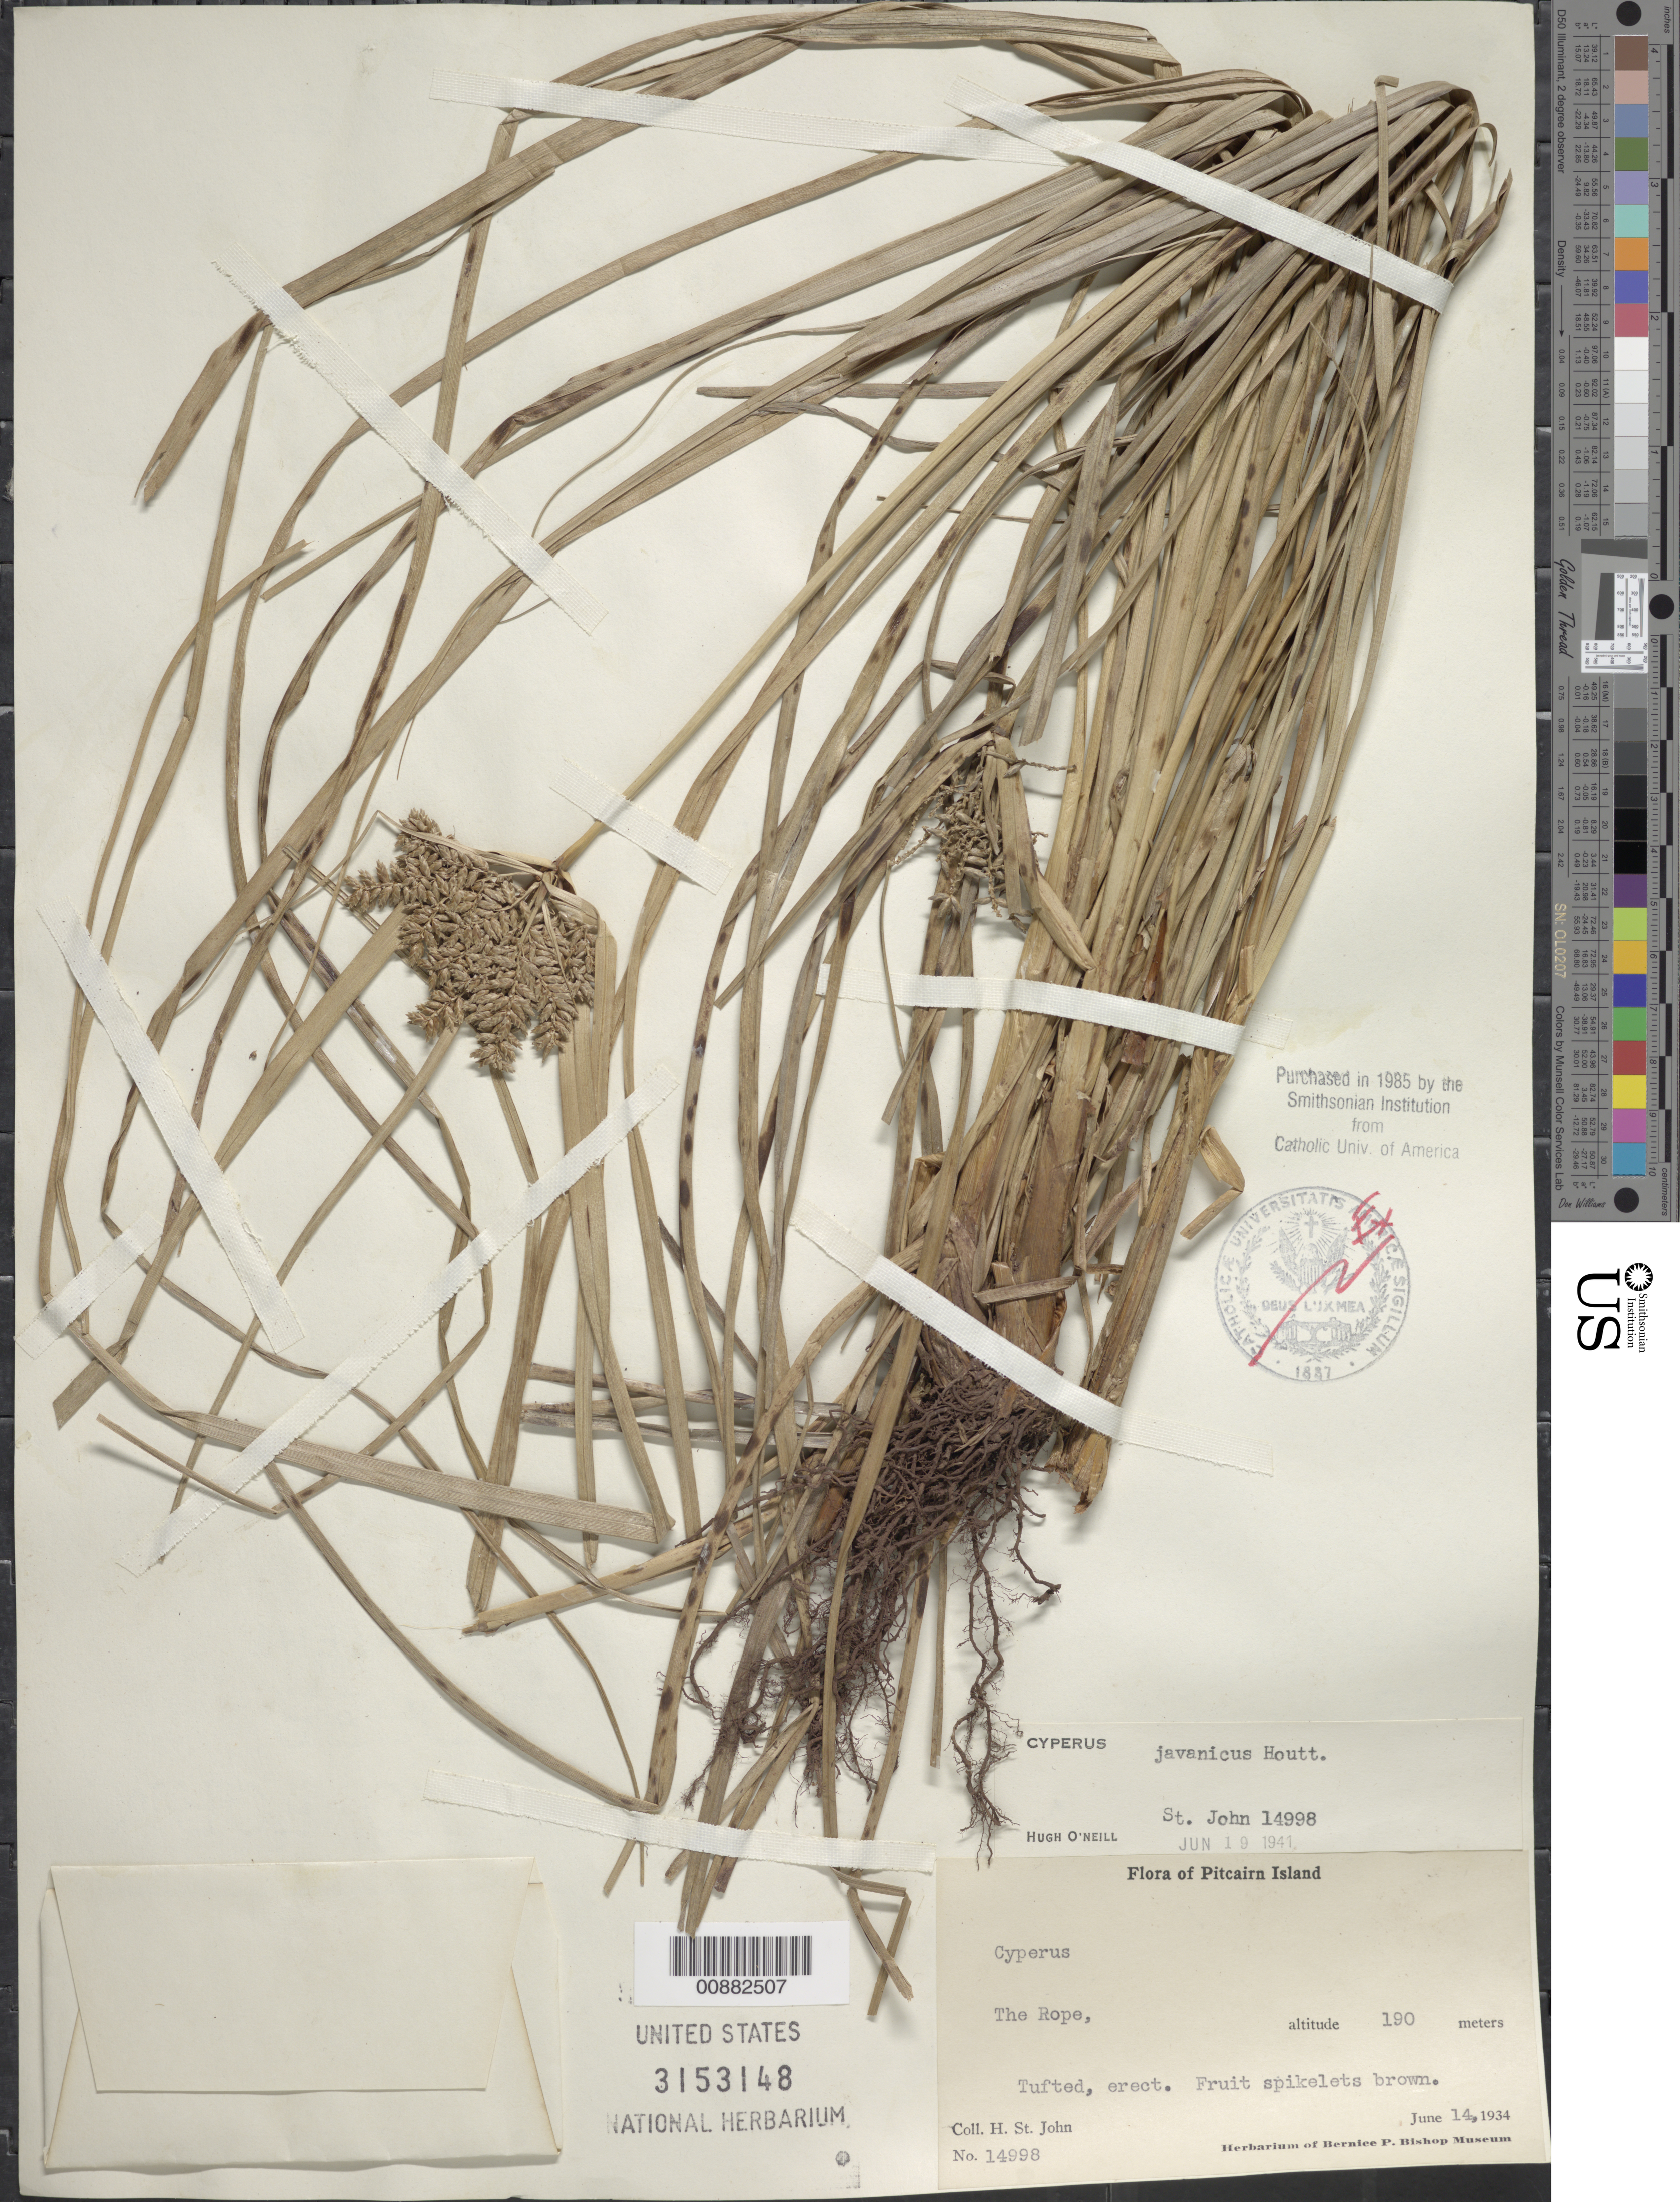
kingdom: Plantae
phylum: Tracheophyta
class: Liliopsida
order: Poales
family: Cyperaceae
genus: Cyperus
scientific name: Cyperus javanicus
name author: Houtt.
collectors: H. St. John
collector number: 14998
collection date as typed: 14 Jun 1934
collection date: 1934-06-14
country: Pitcairn Islands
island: Pitcairn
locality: Pitcairn Is.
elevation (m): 190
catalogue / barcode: US 3153148